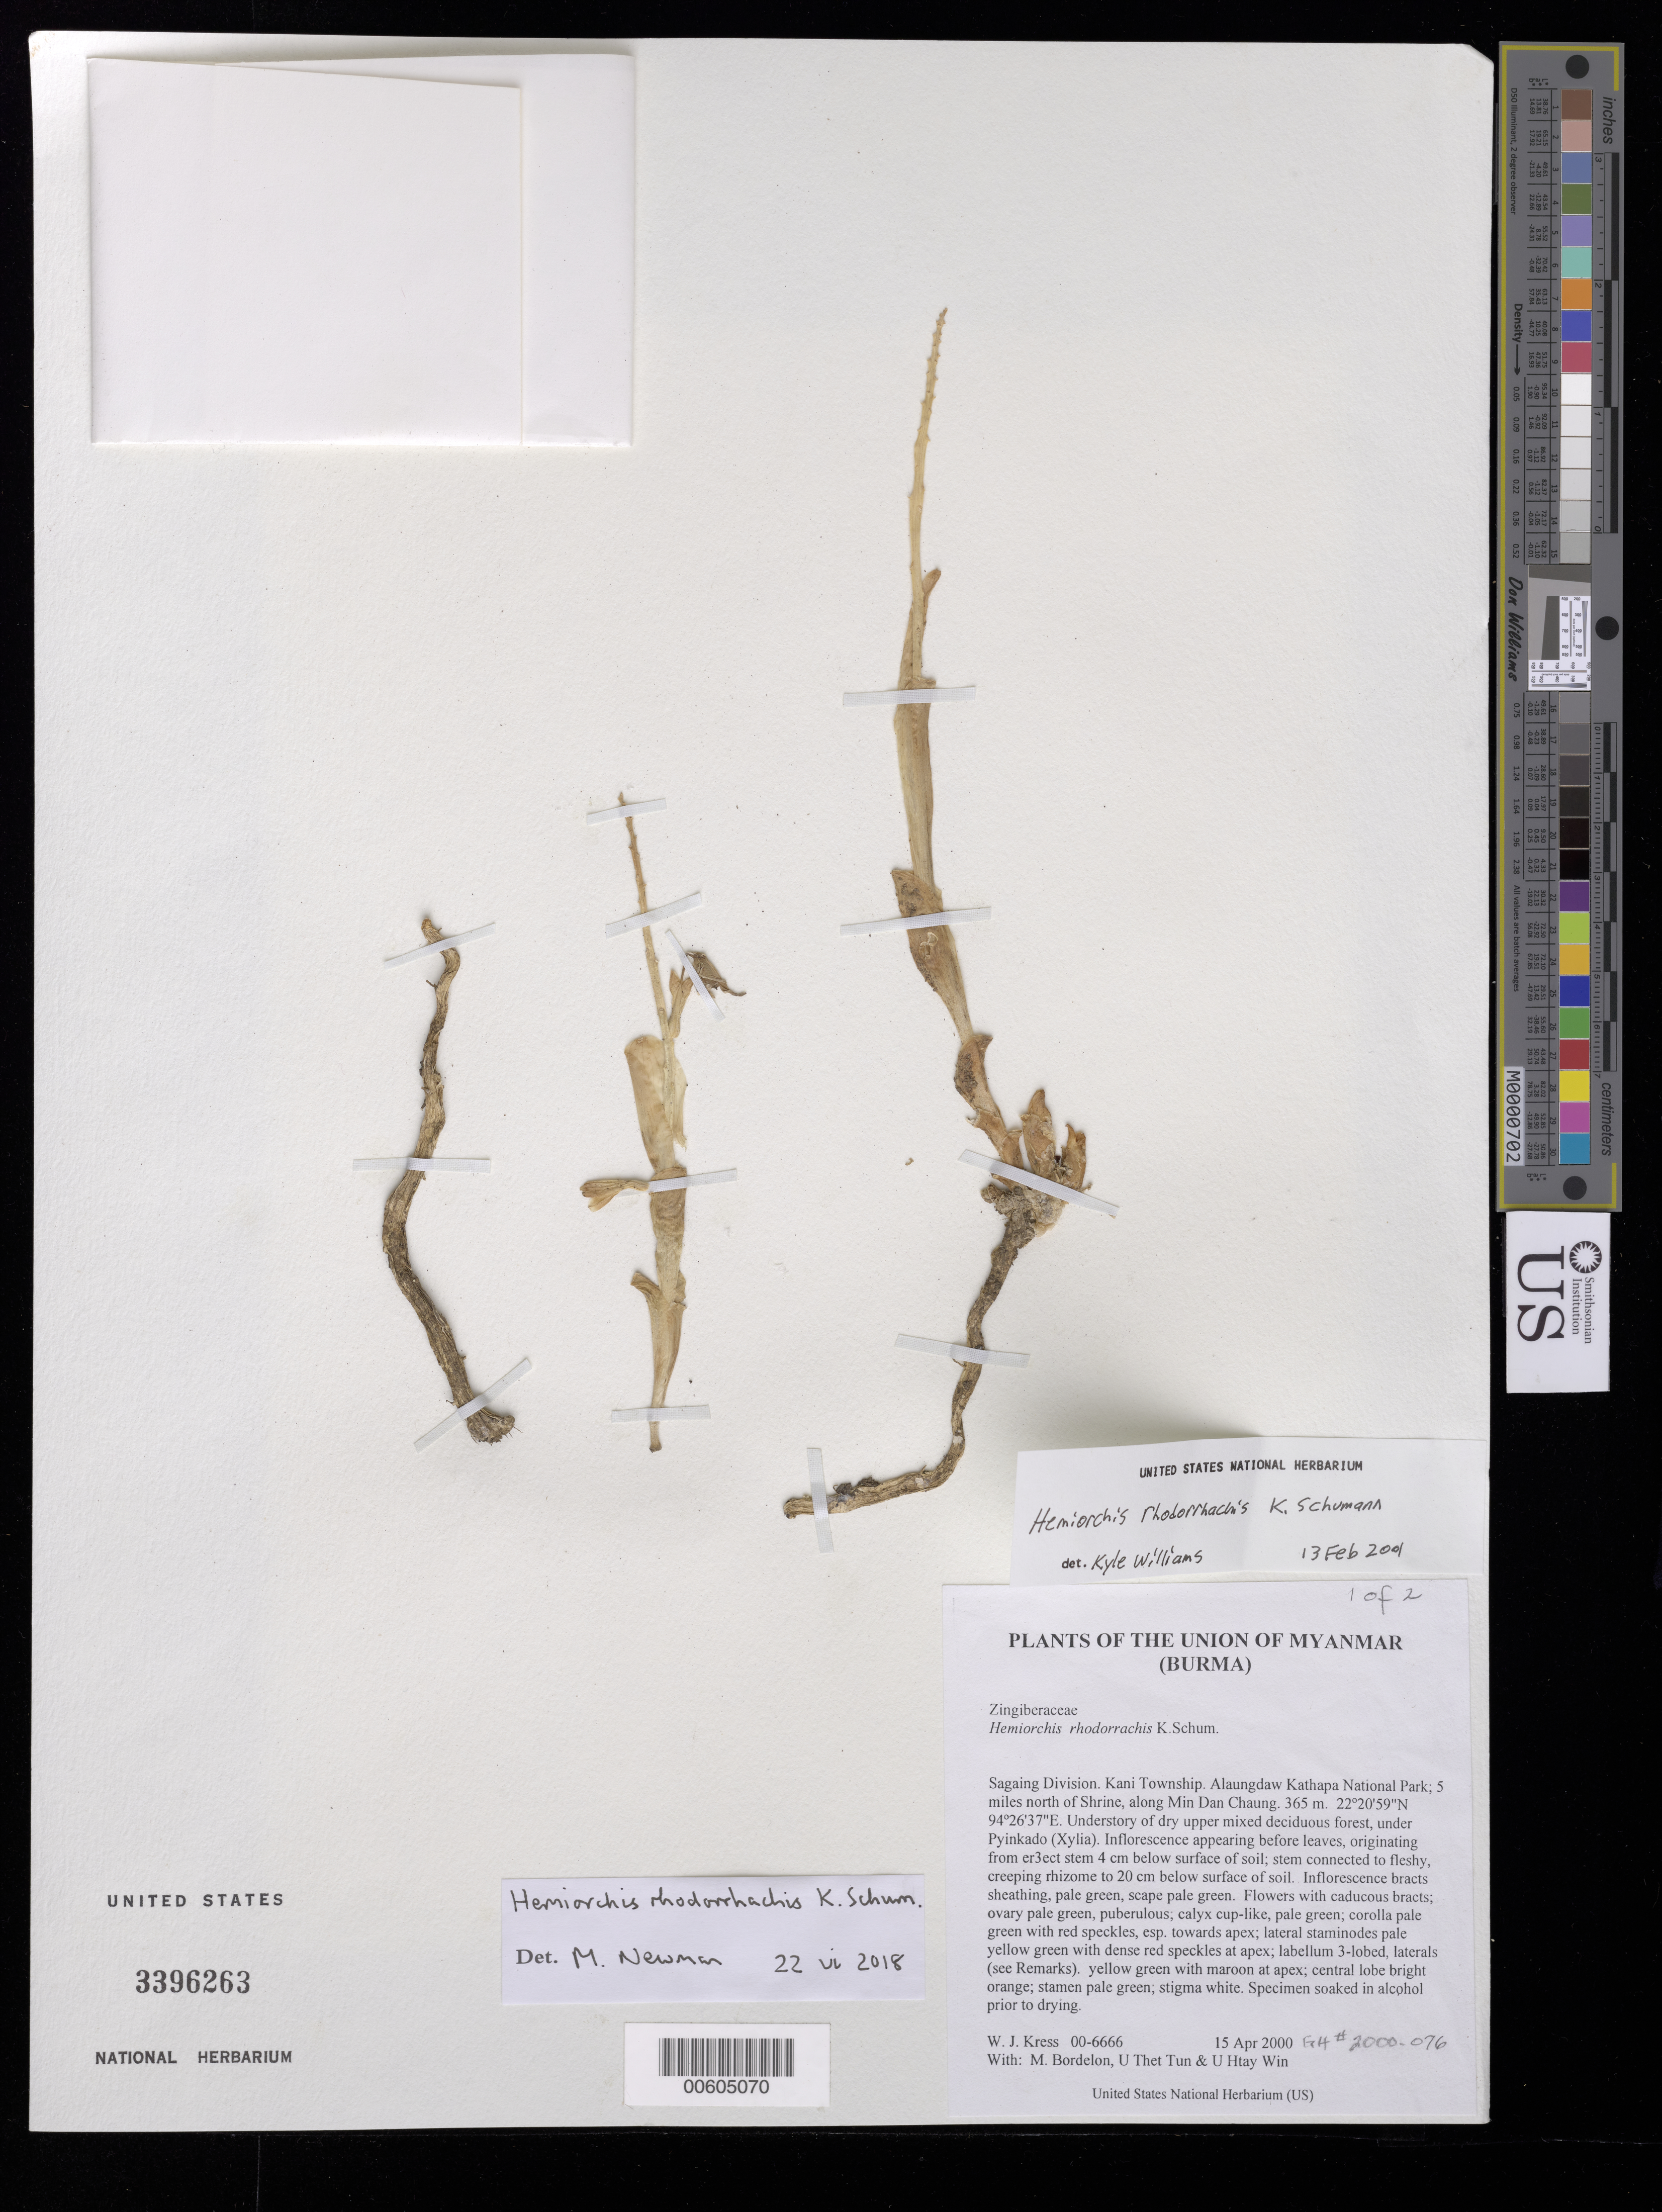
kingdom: Plantae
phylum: Tracheophyta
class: Liliopsida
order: Zingiberales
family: Zingiberaceae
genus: Hemiorchis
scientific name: Hemiorchis rhodorrhachis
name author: K. Schum.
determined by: Williams, K. J.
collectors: W. J. Kress, M. Bordelon, Thet Htun & U Htay Win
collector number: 00-6666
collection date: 2000-04-15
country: Myanmar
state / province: Sagaing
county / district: Kani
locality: Alaungdaw Kathapa National Park; 5 miles north of Shrine, along Min Dan Chaung.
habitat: Understory of dry upper mixed deciduous forest, under Pyinkado (Xylia).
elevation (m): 365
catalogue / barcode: US 3396263